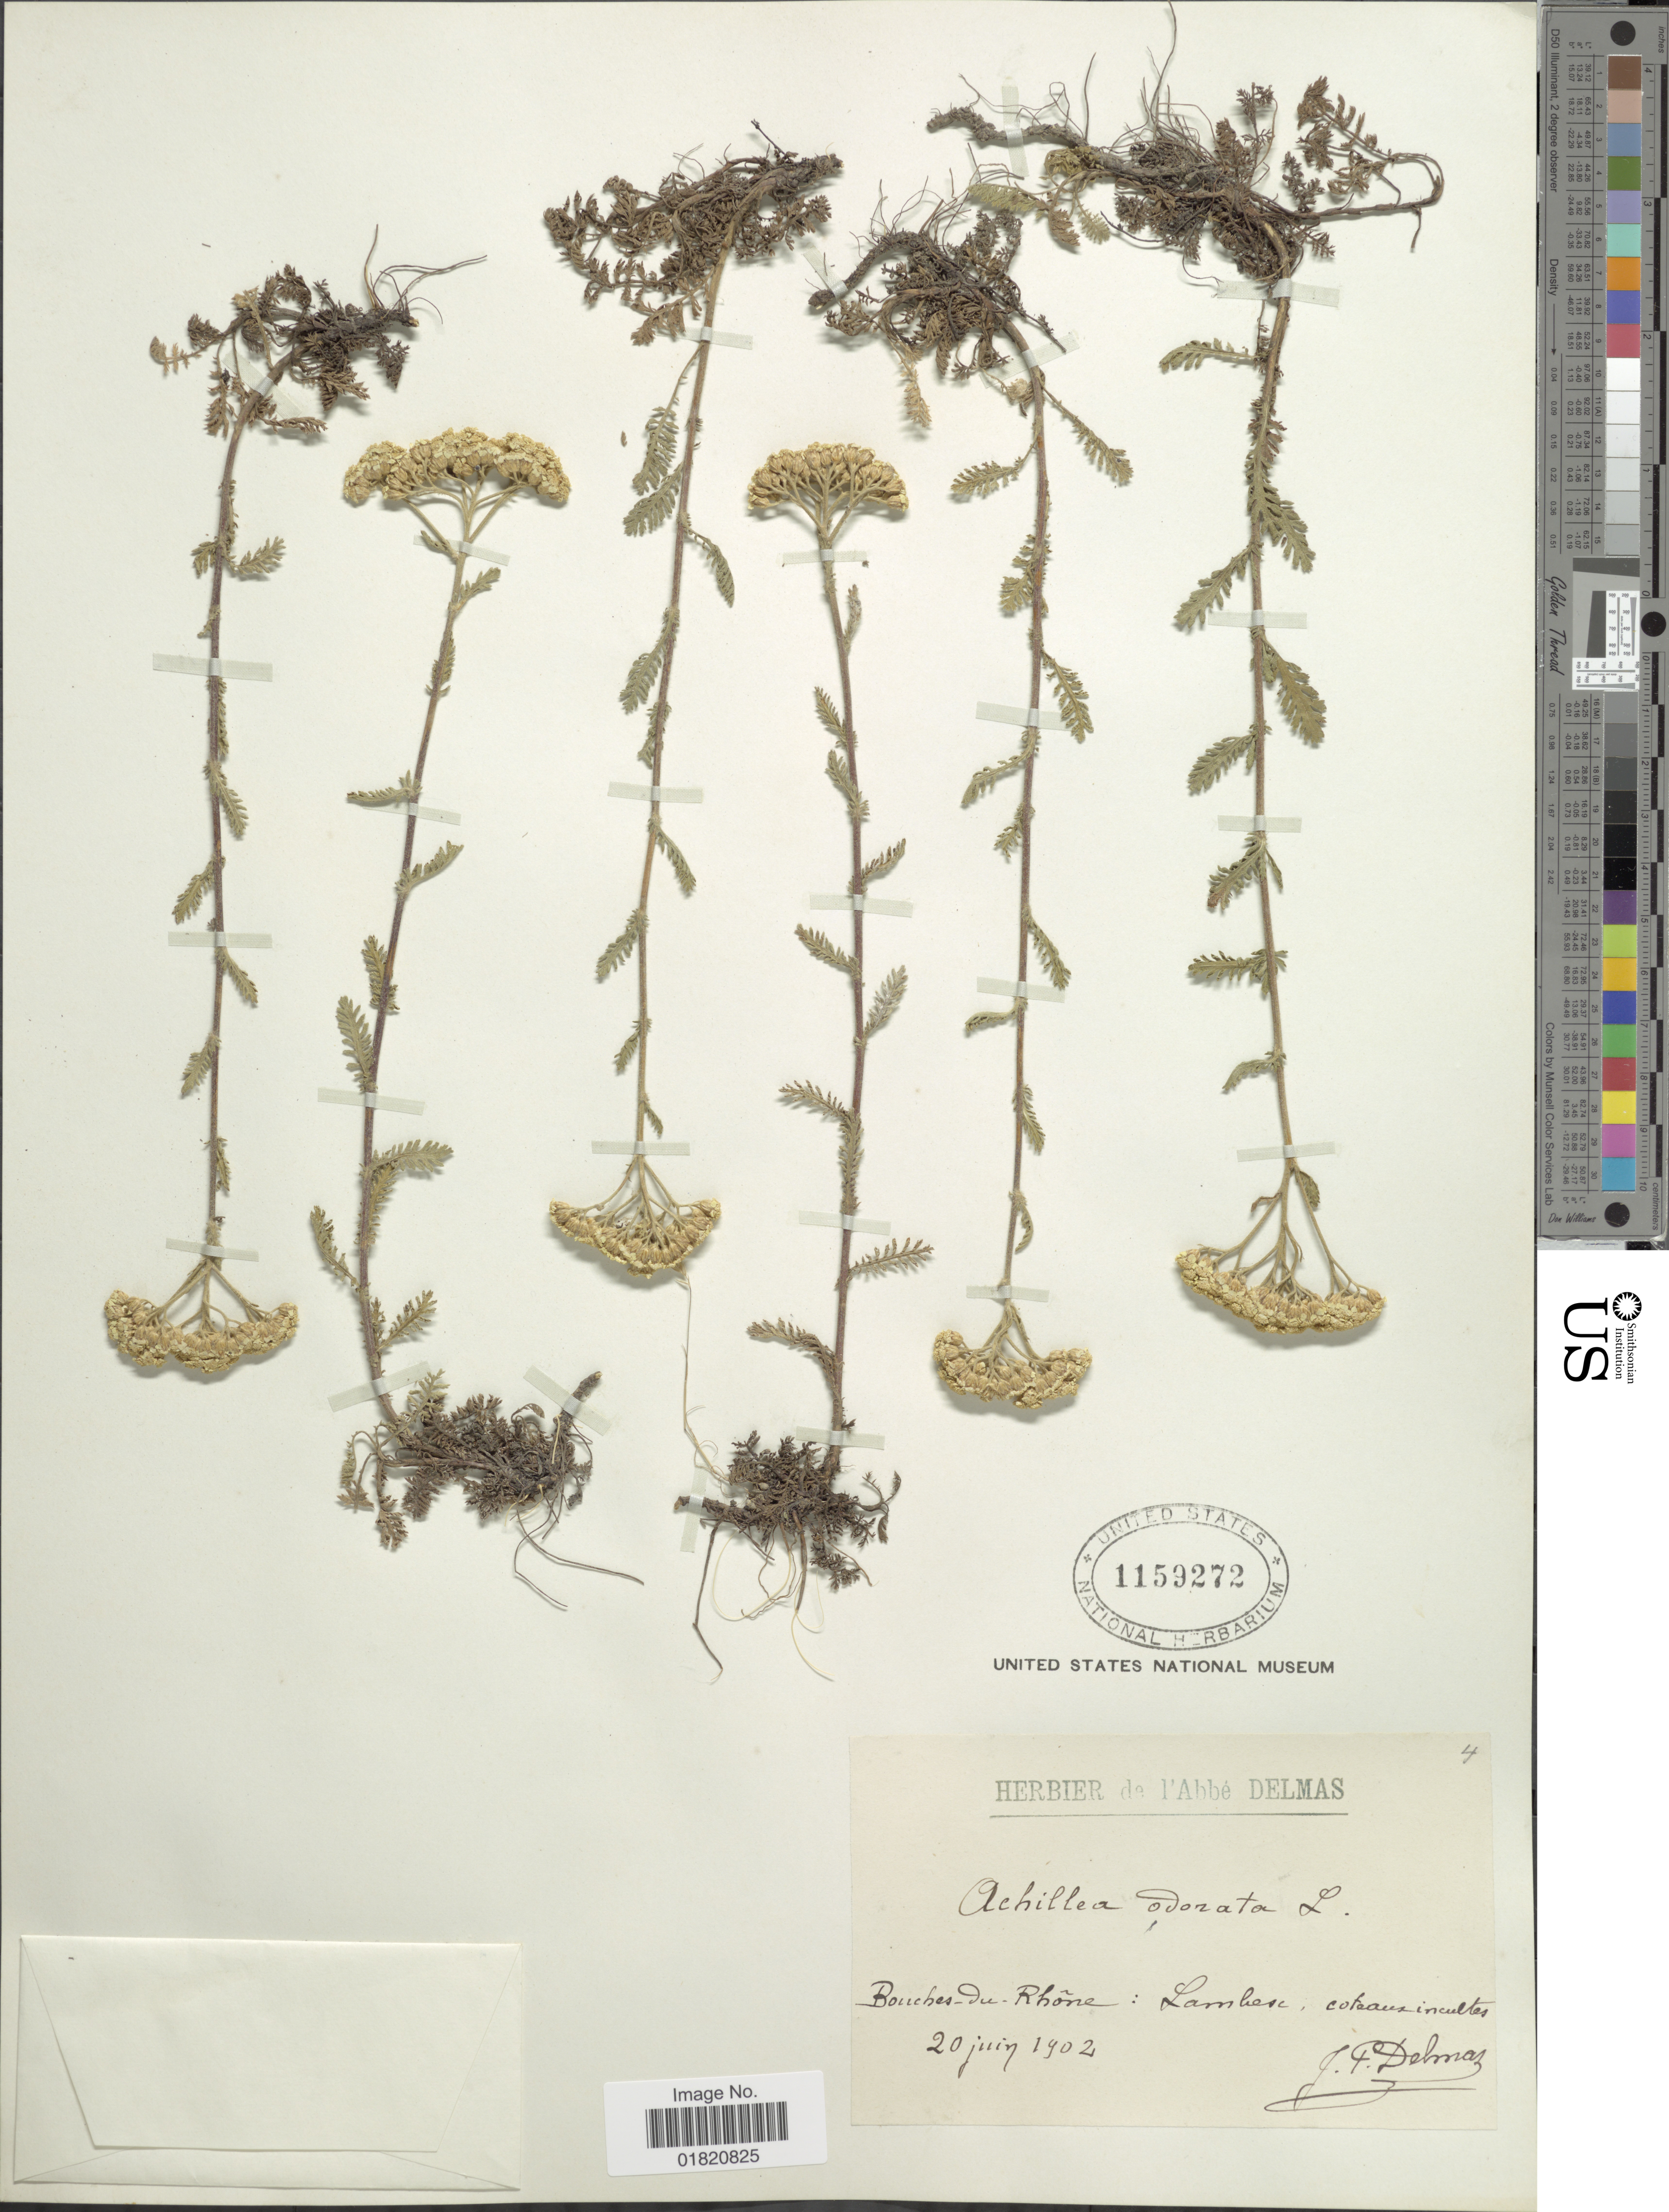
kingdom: Plantae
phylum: Tracheophyta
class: Magnoliopsida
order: Asterales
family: Asteraceae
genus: Achillea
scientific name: Achillea odorata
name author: Koch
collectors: J. Delmas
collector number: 4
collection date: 1902-06-20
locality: Bouches-du-Rhõne: Lambese, coteaux in cultis [interpreted]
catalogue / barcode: US 1159272